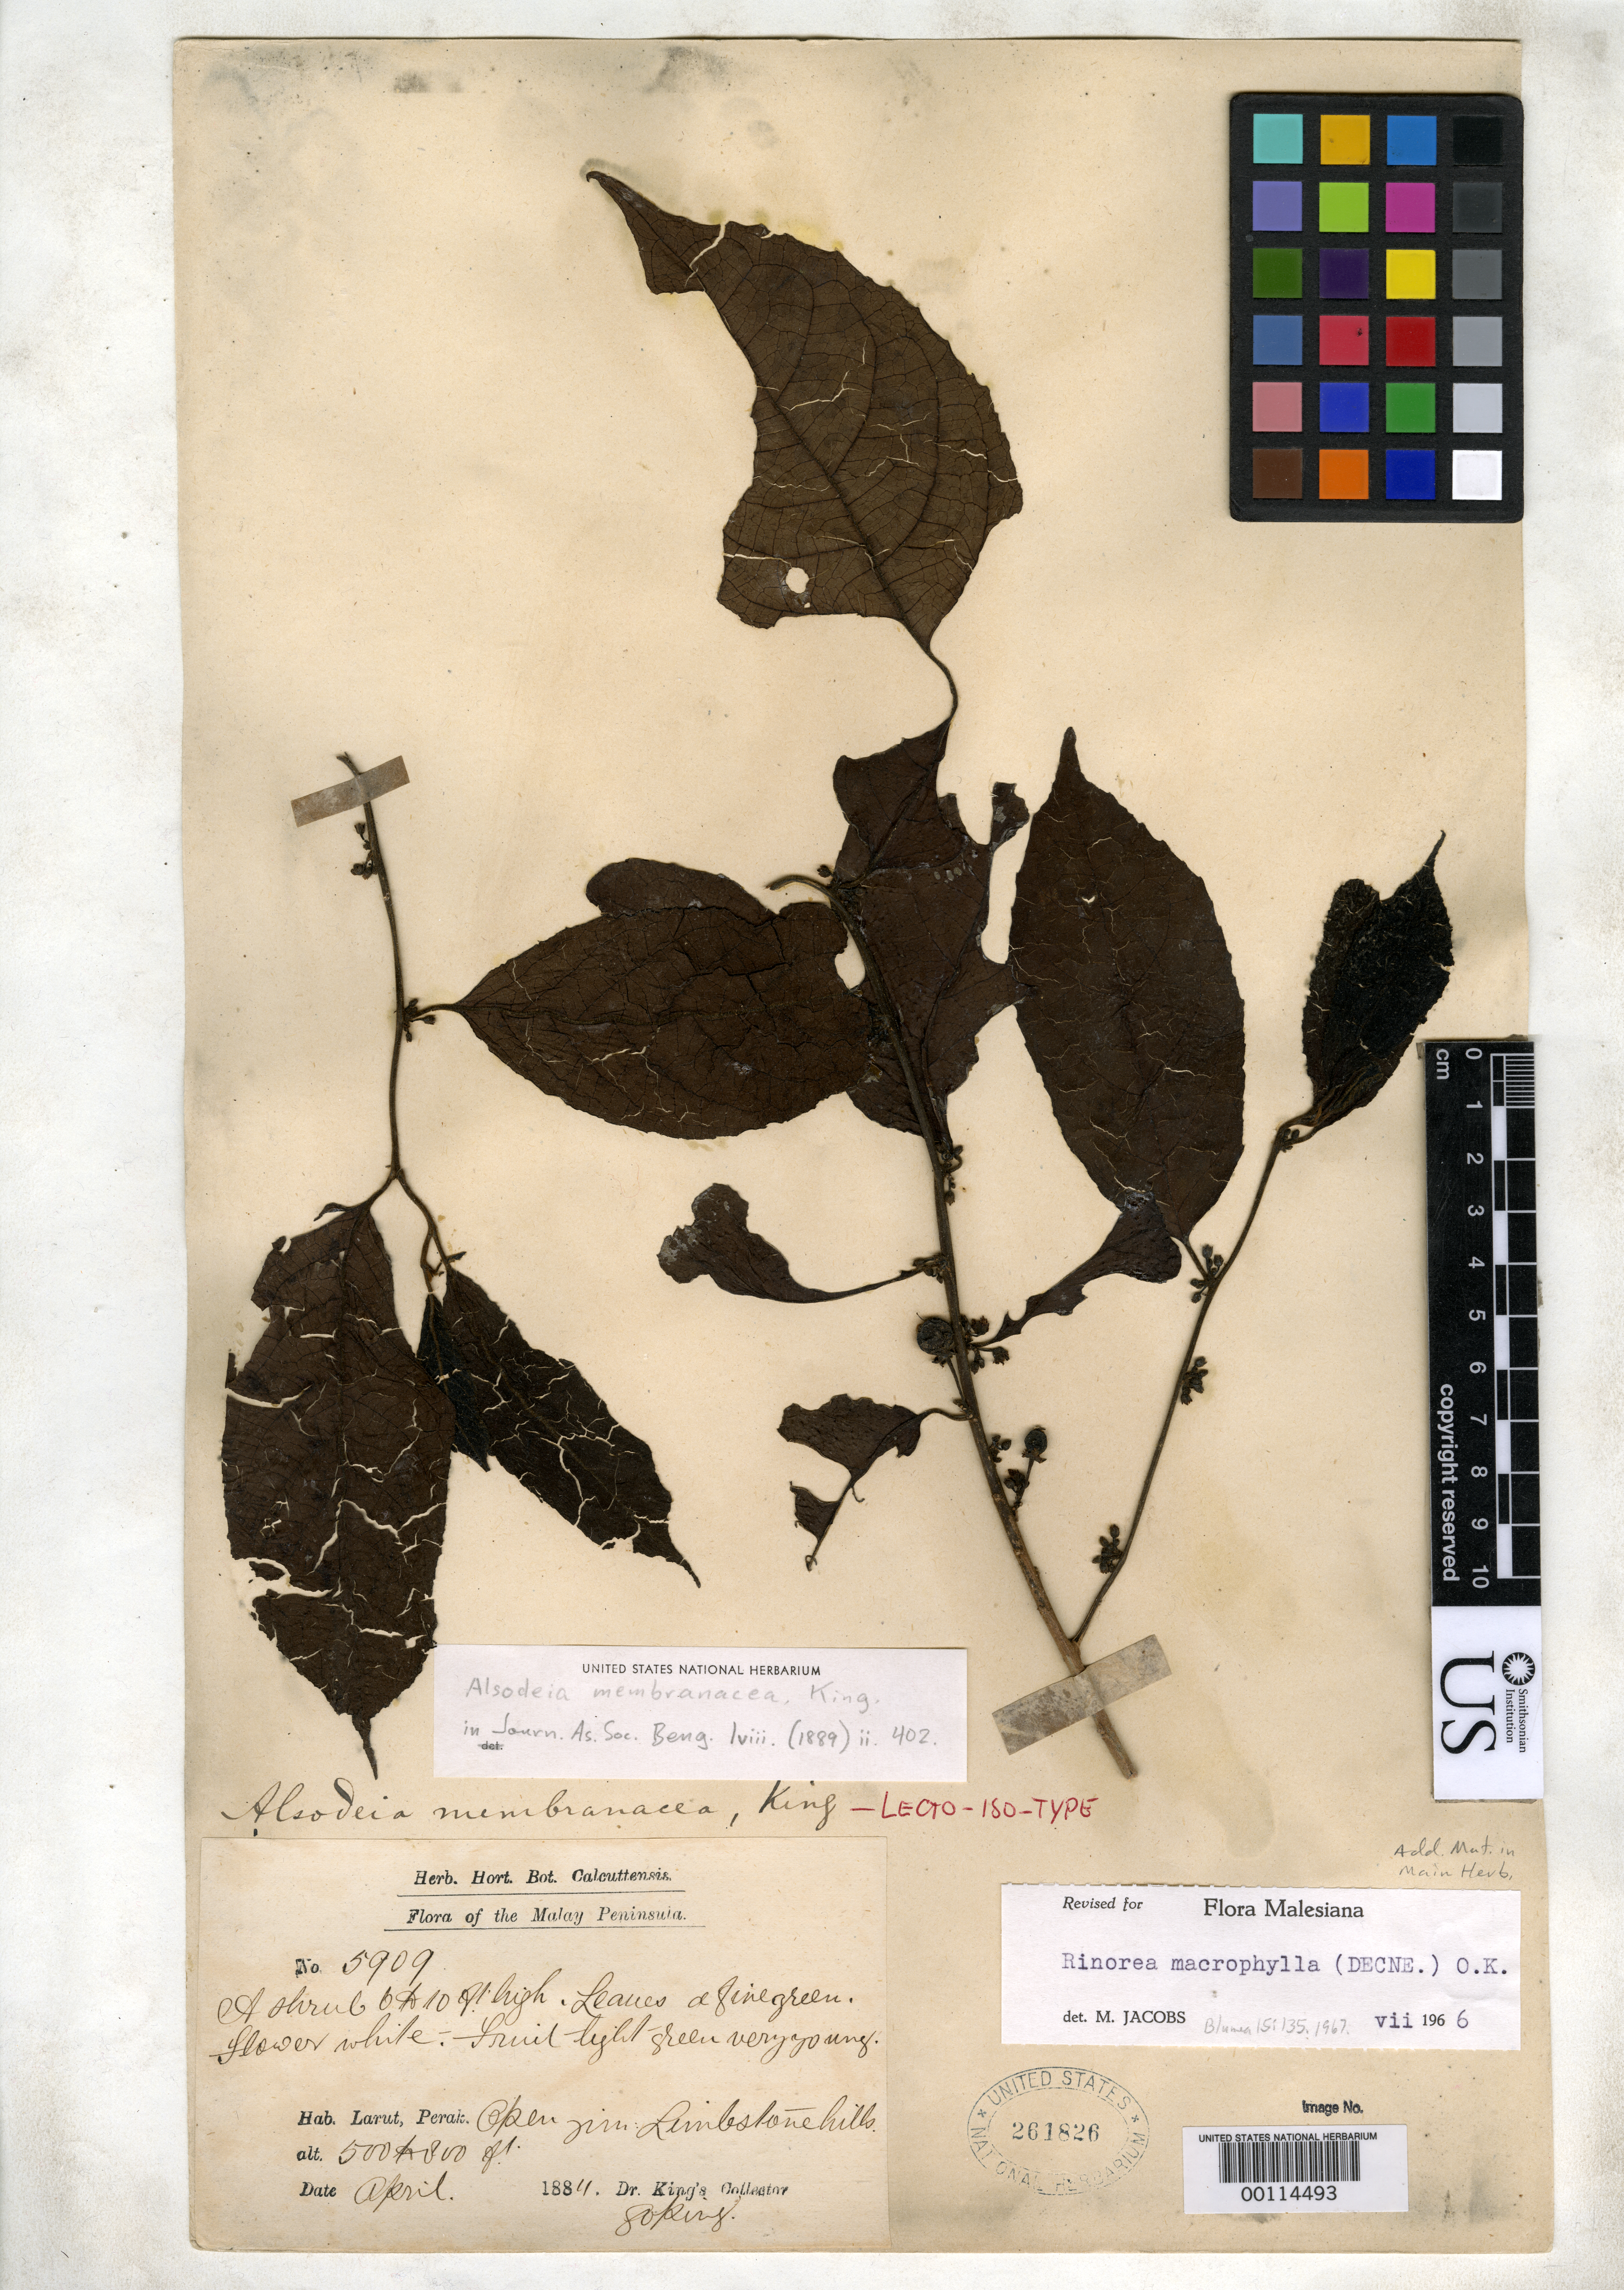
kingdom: Plantae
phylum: Tracheophyta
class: Magnoliopsida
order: Malpighiales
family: Violaceae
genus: Alsodeia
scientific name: Alsodeia membranacea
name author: King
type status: Isolectotype; Syntype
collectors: Dr. King's collector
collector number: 5909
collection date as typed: Apr 1884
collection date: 1884-04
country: Malaysia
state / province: Perak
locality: Goping. [Malay Peninsula]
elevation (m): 152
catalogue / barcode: US 261826